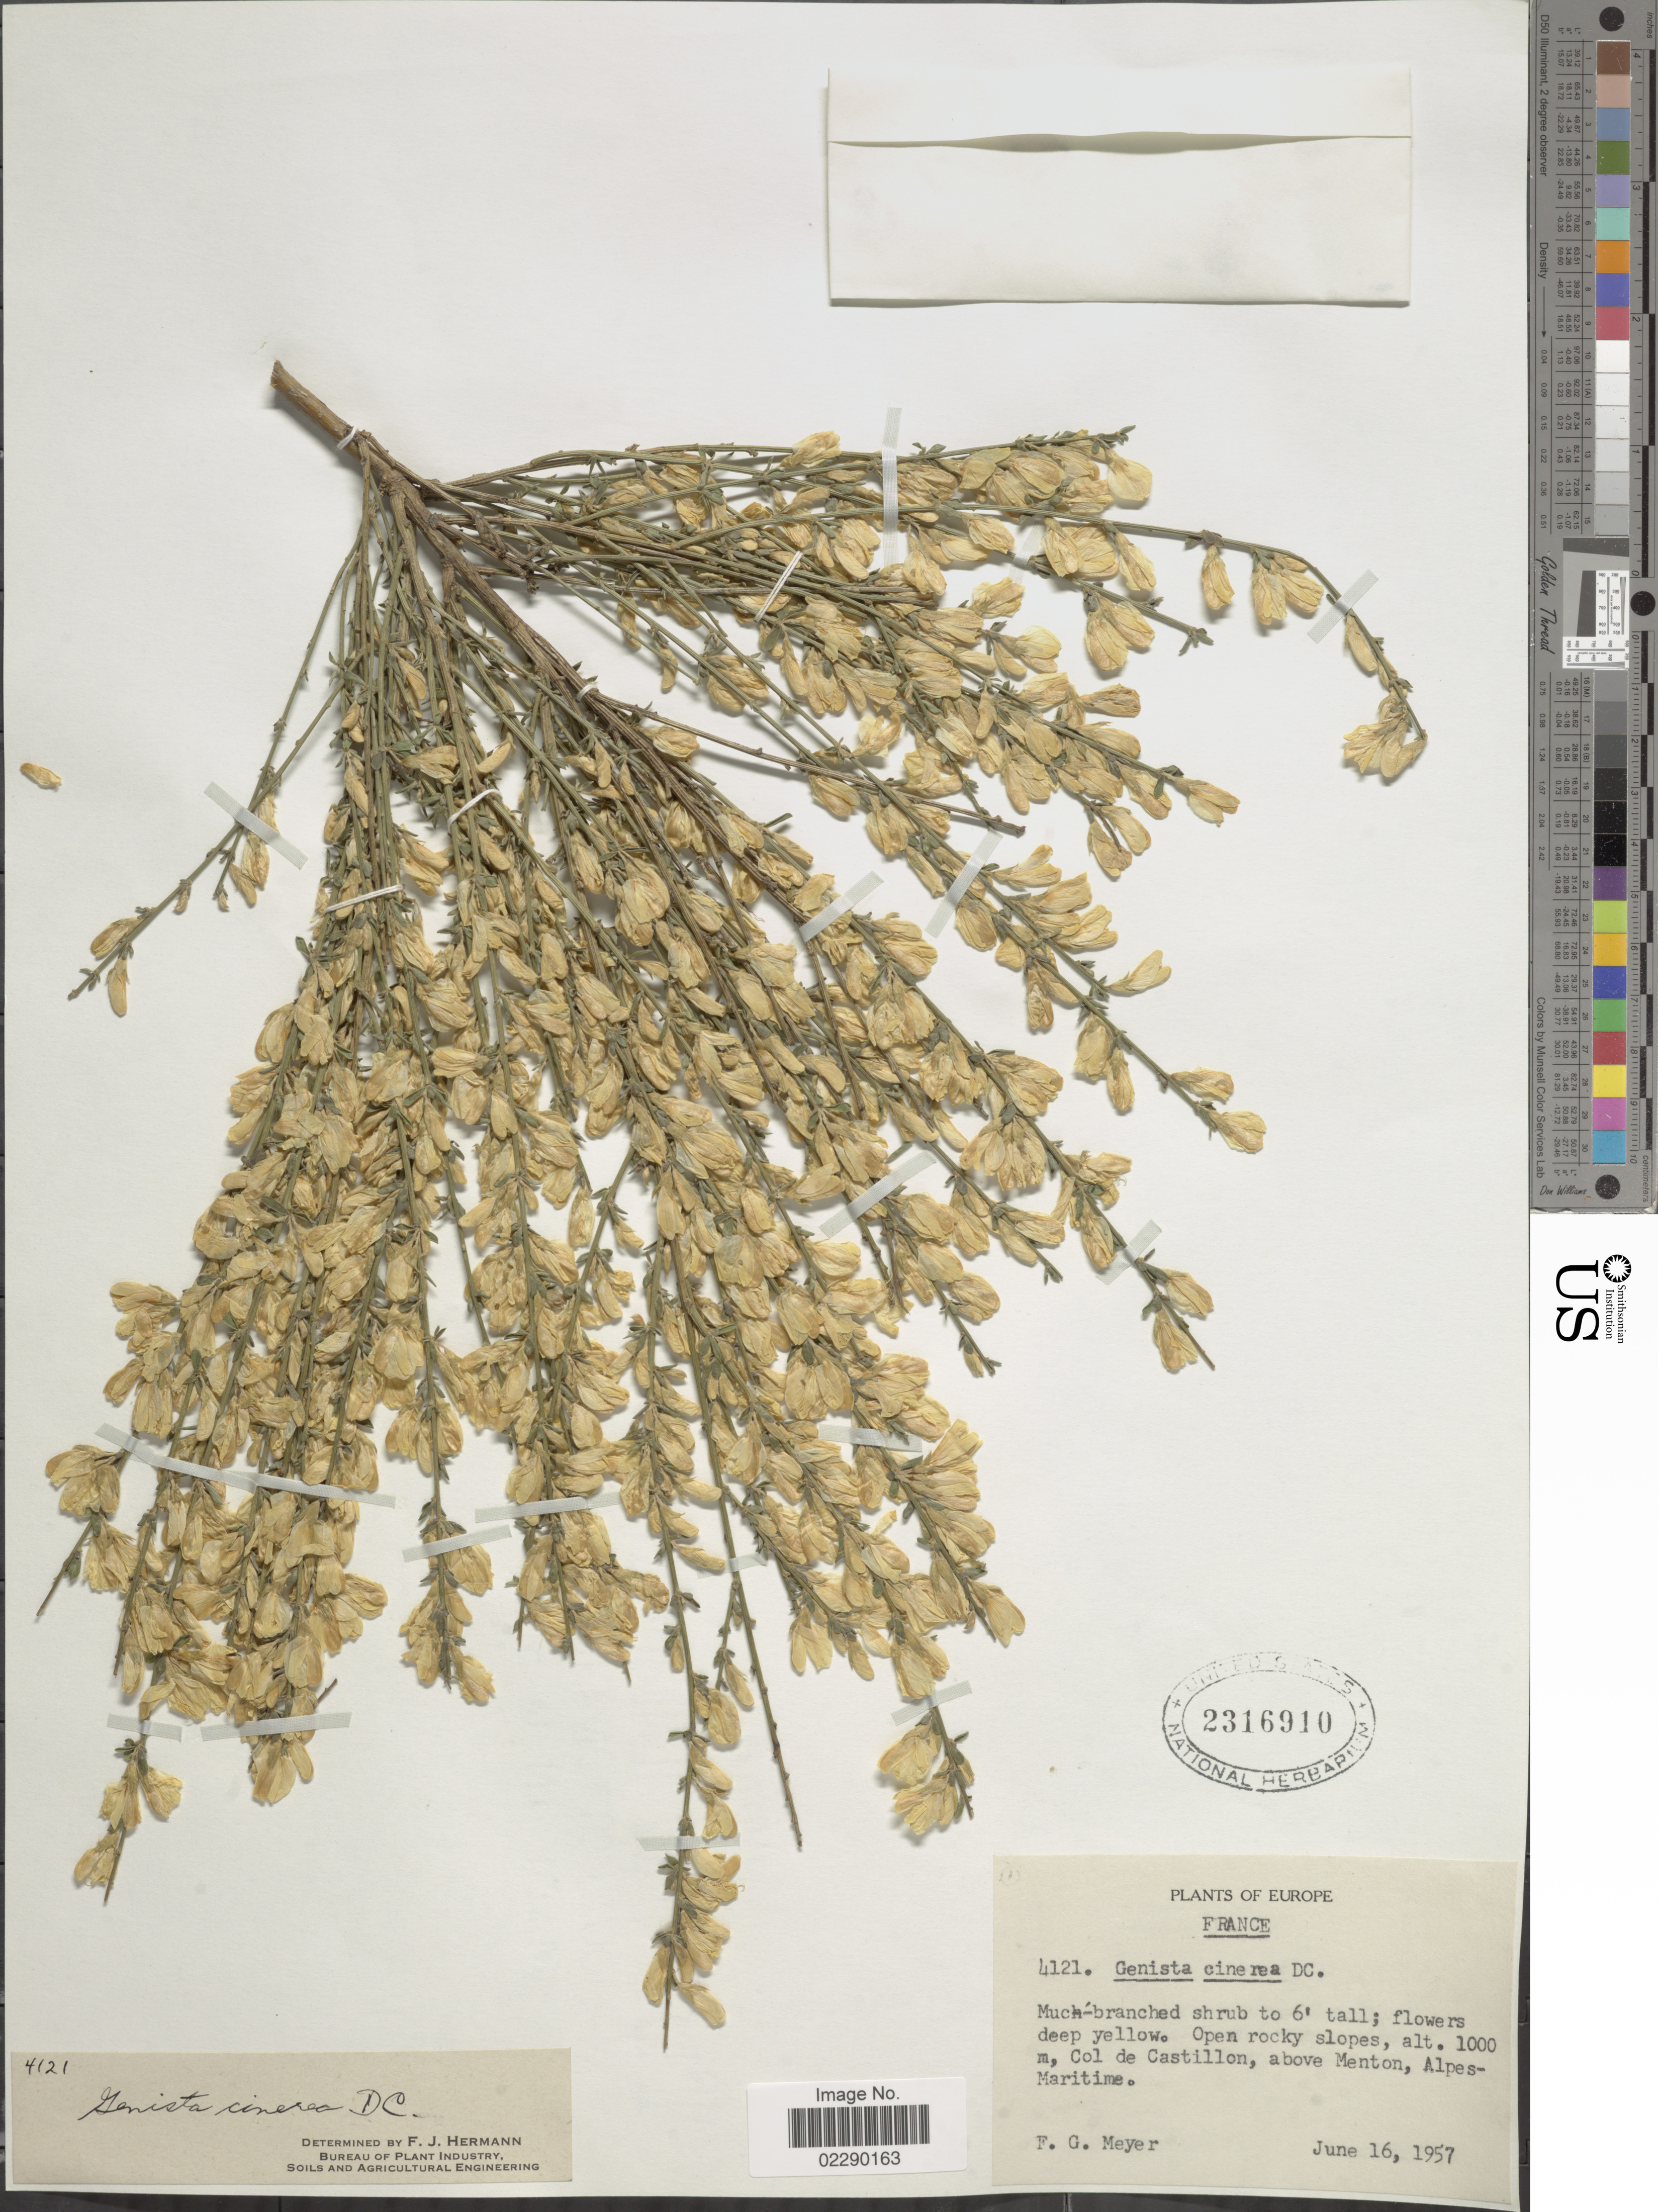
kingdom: Plantae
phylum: Tracheophyta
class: Magnoliopsida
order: Fabales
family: Fabaceae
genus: Genista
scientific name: Genista cinerea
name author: (Vill.) DC.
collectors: F. G. Meyer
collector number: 4121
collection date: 1957-06-16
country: France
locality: Col de Castillon, above Menton, Alpes-Maritime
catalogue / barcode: US 2316910